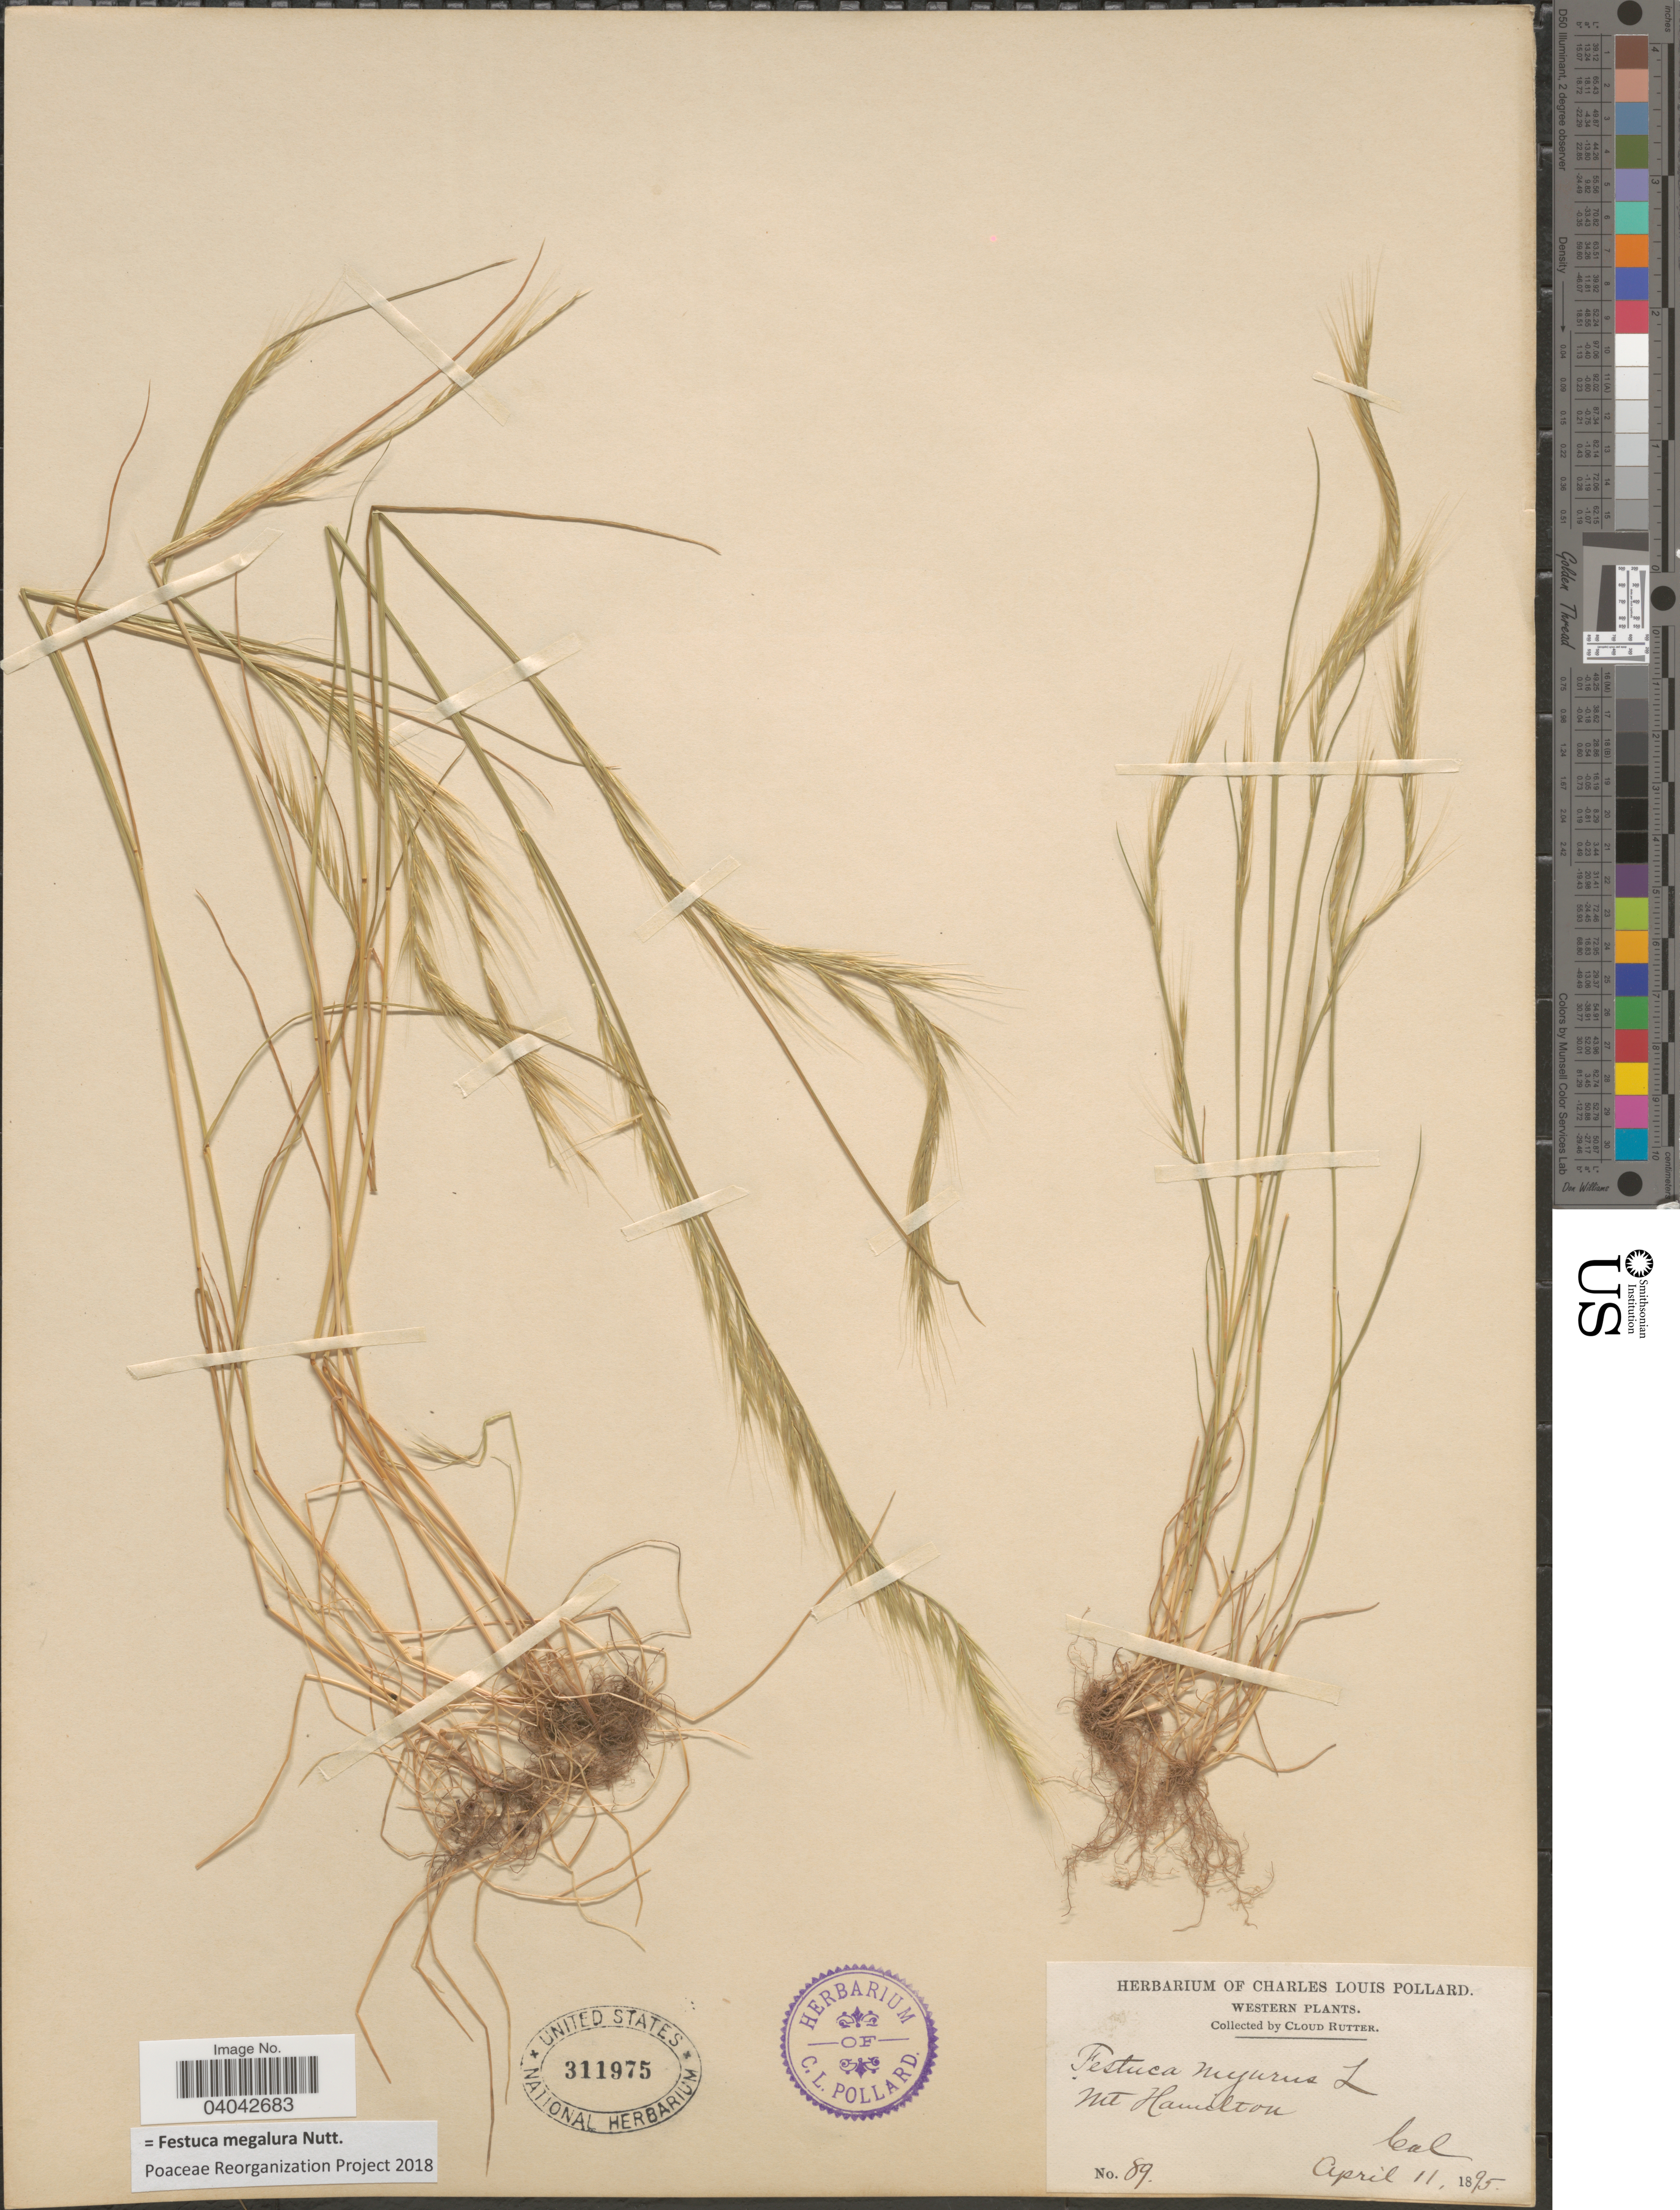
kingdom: Plantae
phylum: Tracheophyta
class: Liliopsida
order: Poales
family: Poaceae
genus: Festuca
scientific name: Festuca megalura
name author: Nutt.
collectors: C. Rutter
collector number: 89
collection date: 1895-04-11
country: United States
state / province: California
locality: Western. Mt. Hamilton.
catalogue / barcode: US 311975